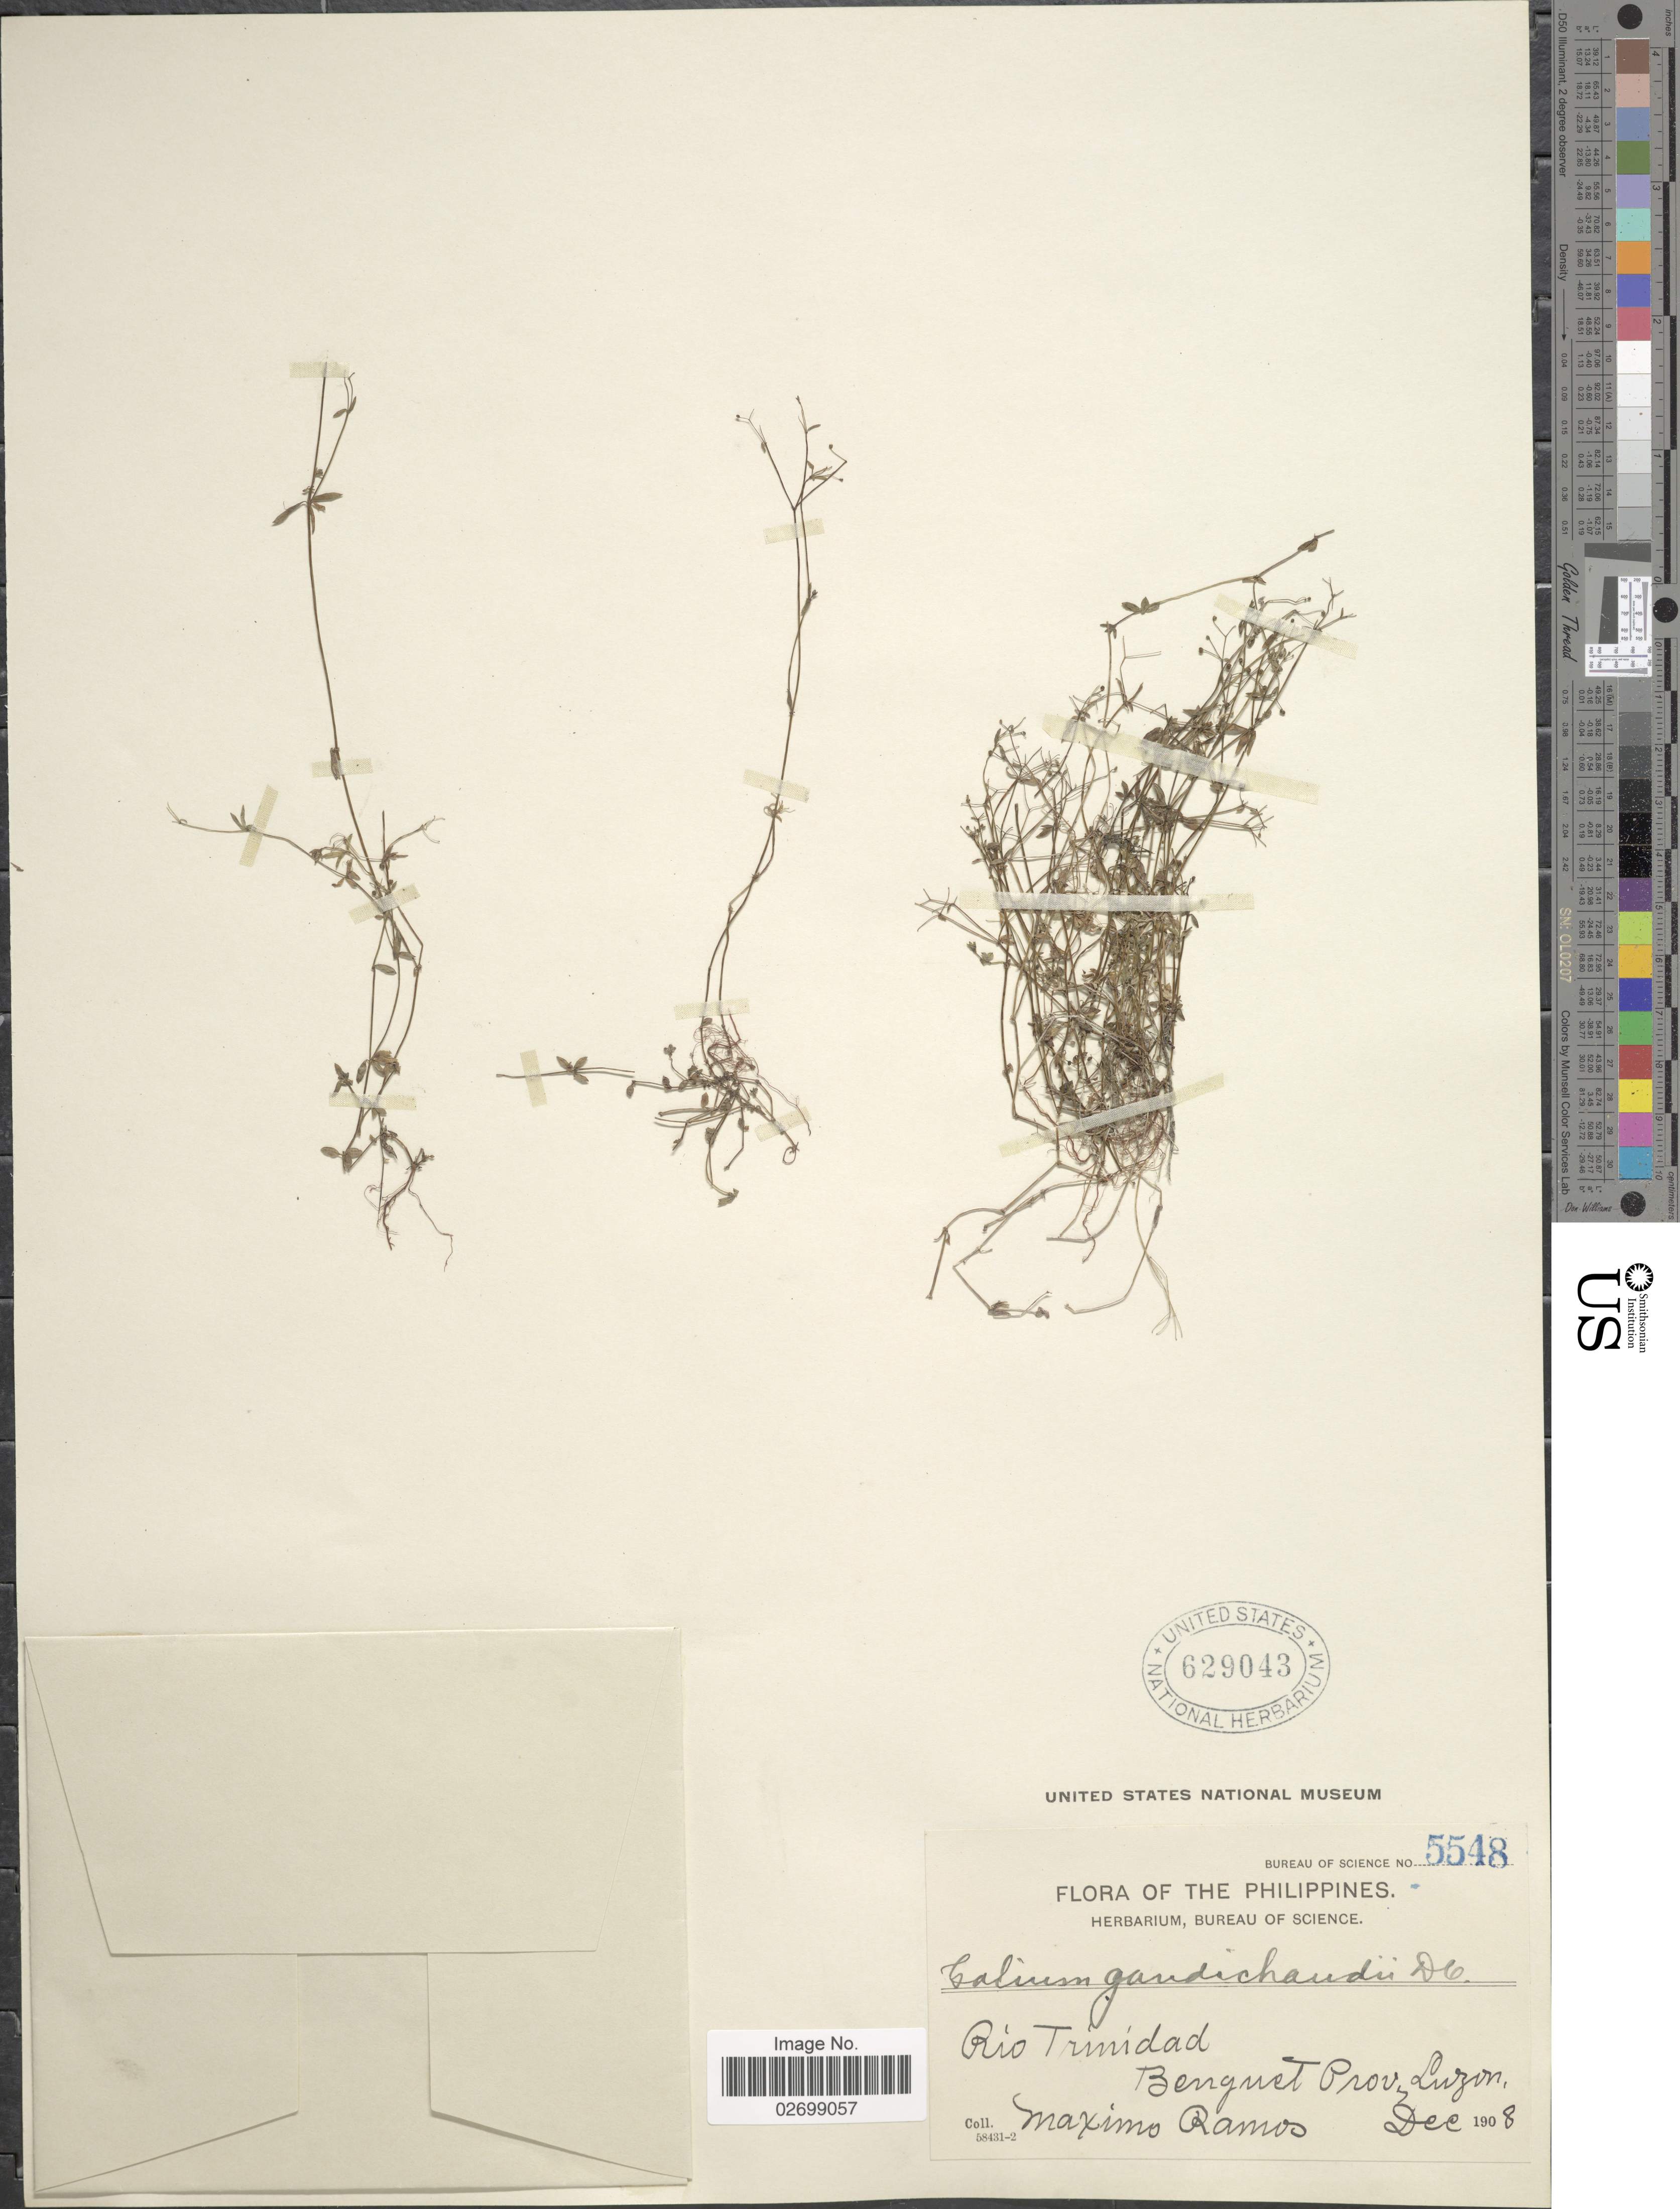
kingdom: Plantae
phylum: Tracheophyta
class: Magnoliopsida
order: Gentianales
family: Rubiaceae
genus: Galium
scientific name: Galium gaudichaudii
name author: DC.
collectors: M. Ramos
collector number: Bureau of Science 5548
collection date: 1908-12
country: Philippines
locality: Rio Trinidad, Benguet Prov., Luzon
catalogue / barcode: US 629043